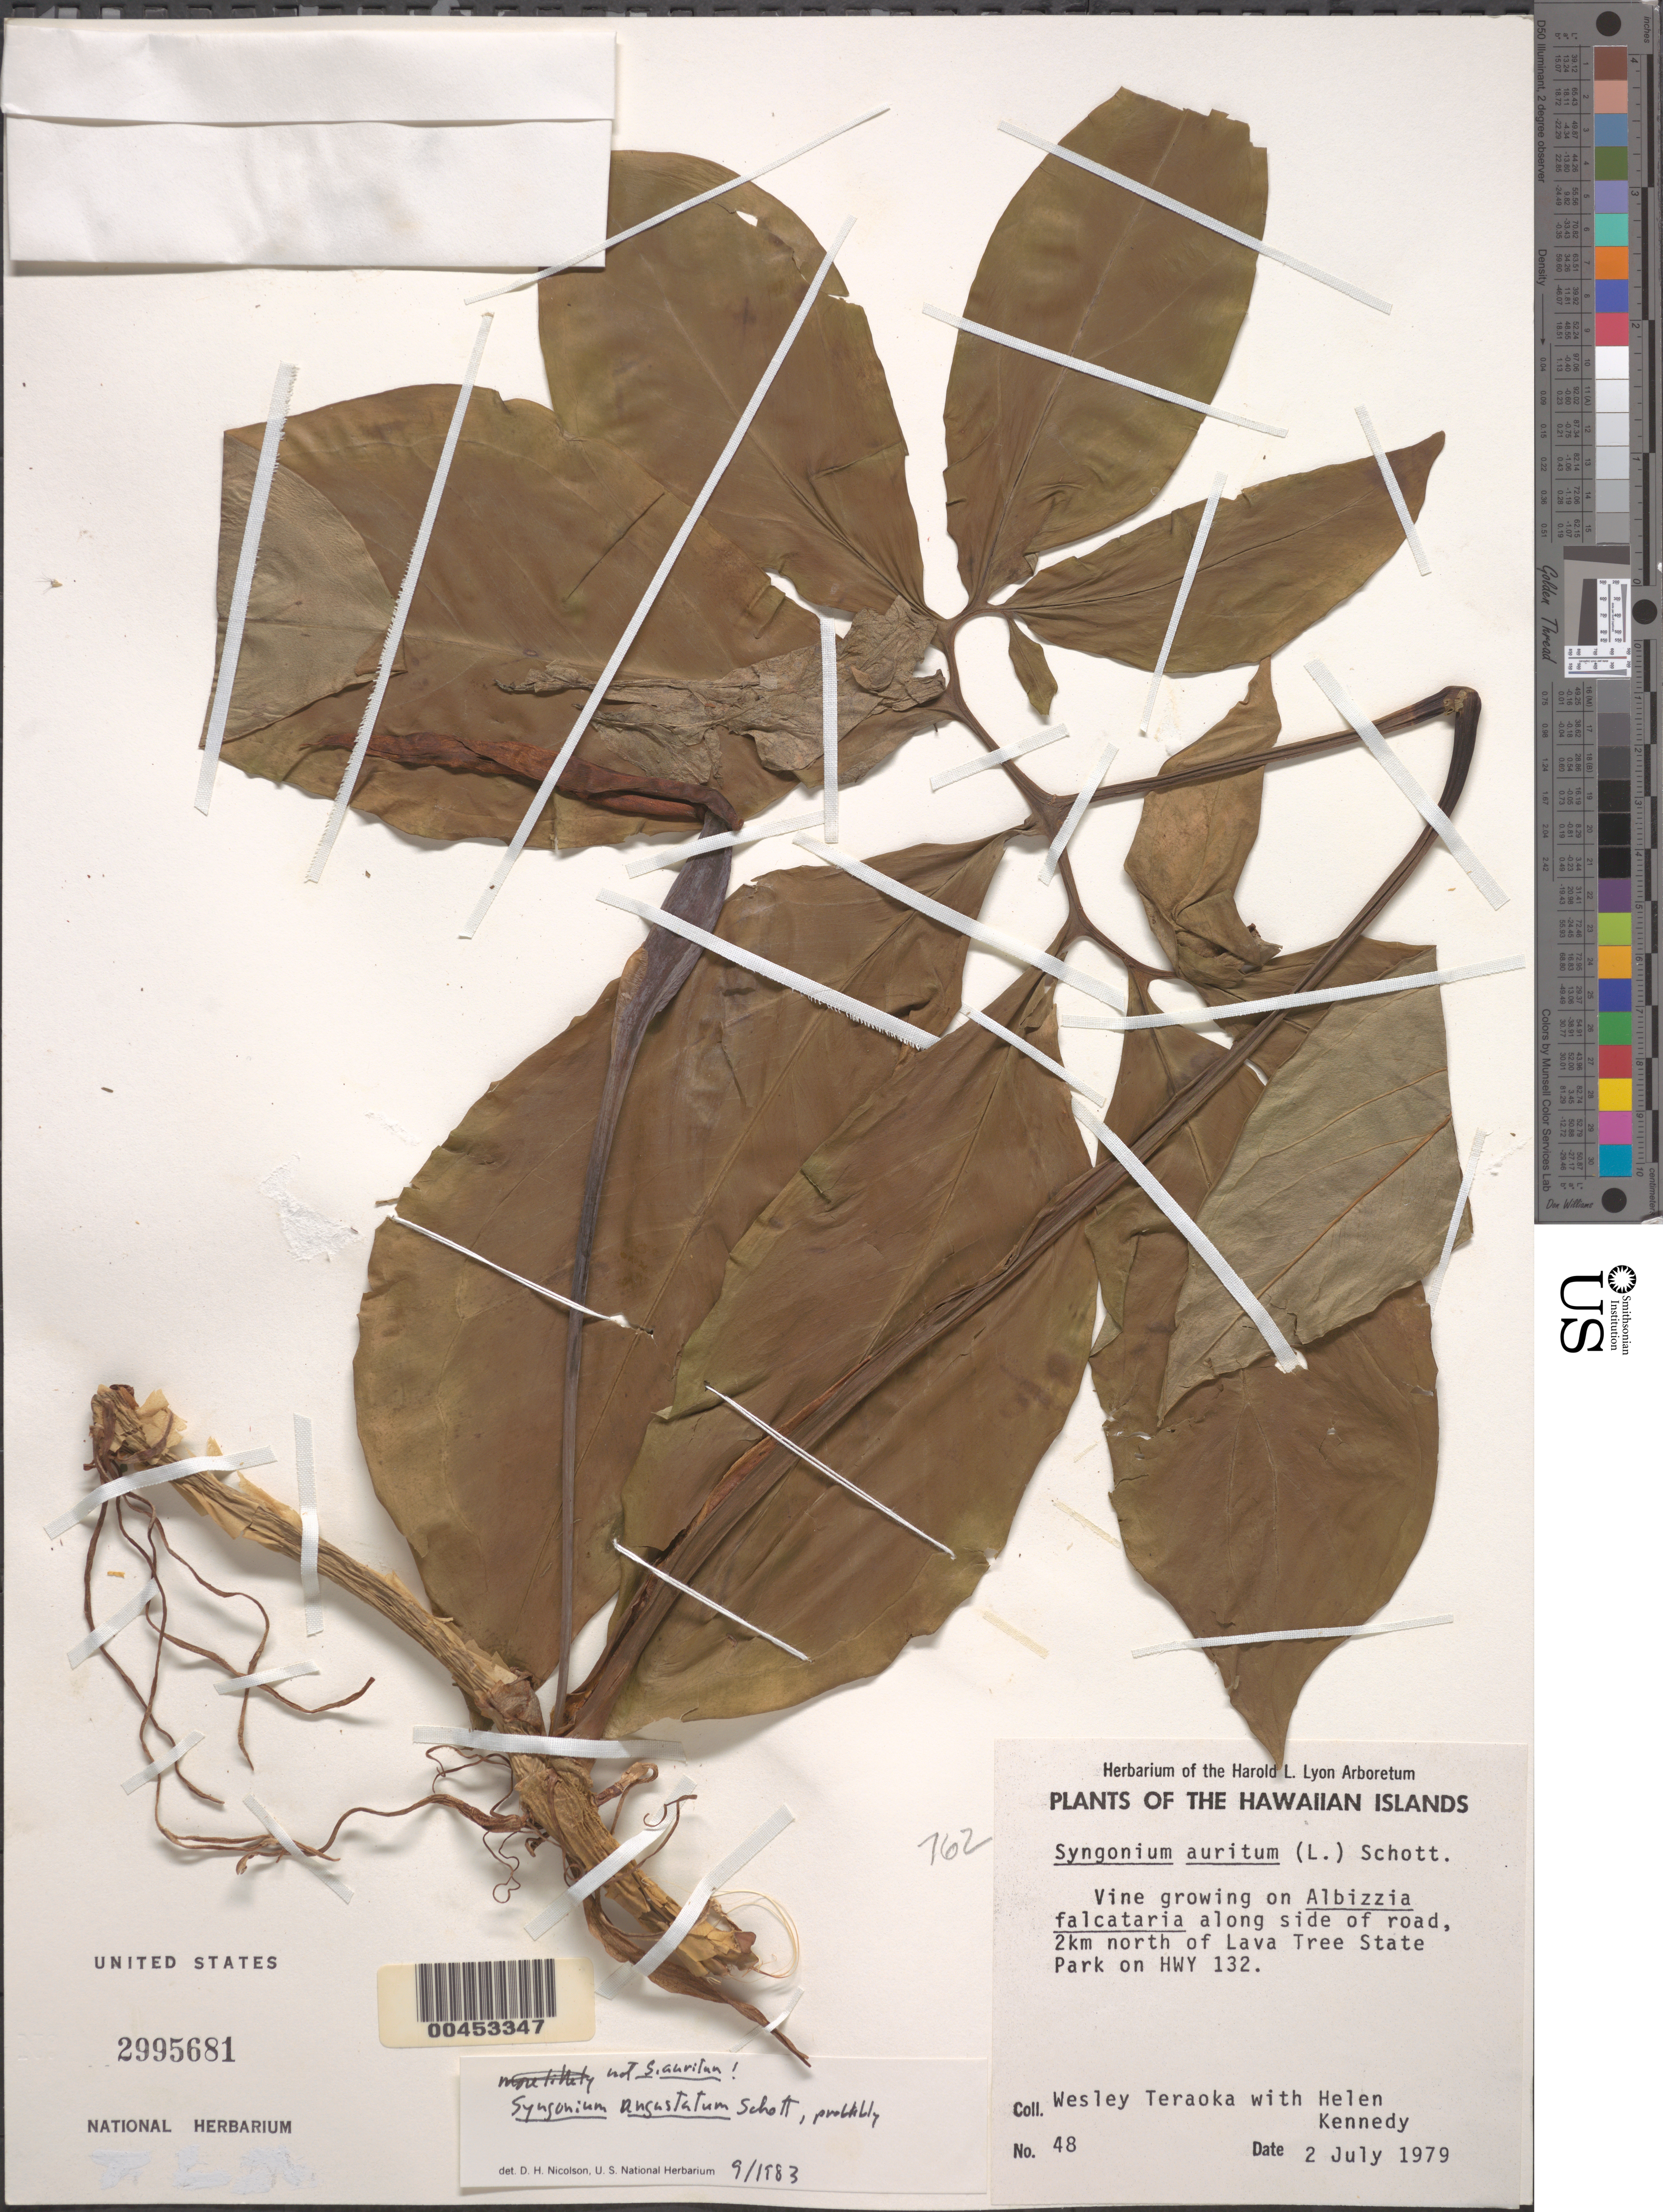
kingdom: Plantae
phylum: Tracheophyta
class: Liliopsida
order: Alismatales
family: Araceae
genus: Syngonium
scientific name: Syngonium angustatum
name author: Schott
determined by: Nicolson, Dan H.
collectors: W. Teraoka & H. Kennedy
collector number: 48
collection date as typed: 2 Jul 1979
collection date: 1979-07-02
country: United States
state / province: Hawaii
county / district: Hawaii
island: Hawaii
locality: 2 km N of Lava Tree State Park on Hwy 132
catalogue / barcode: US 2995681